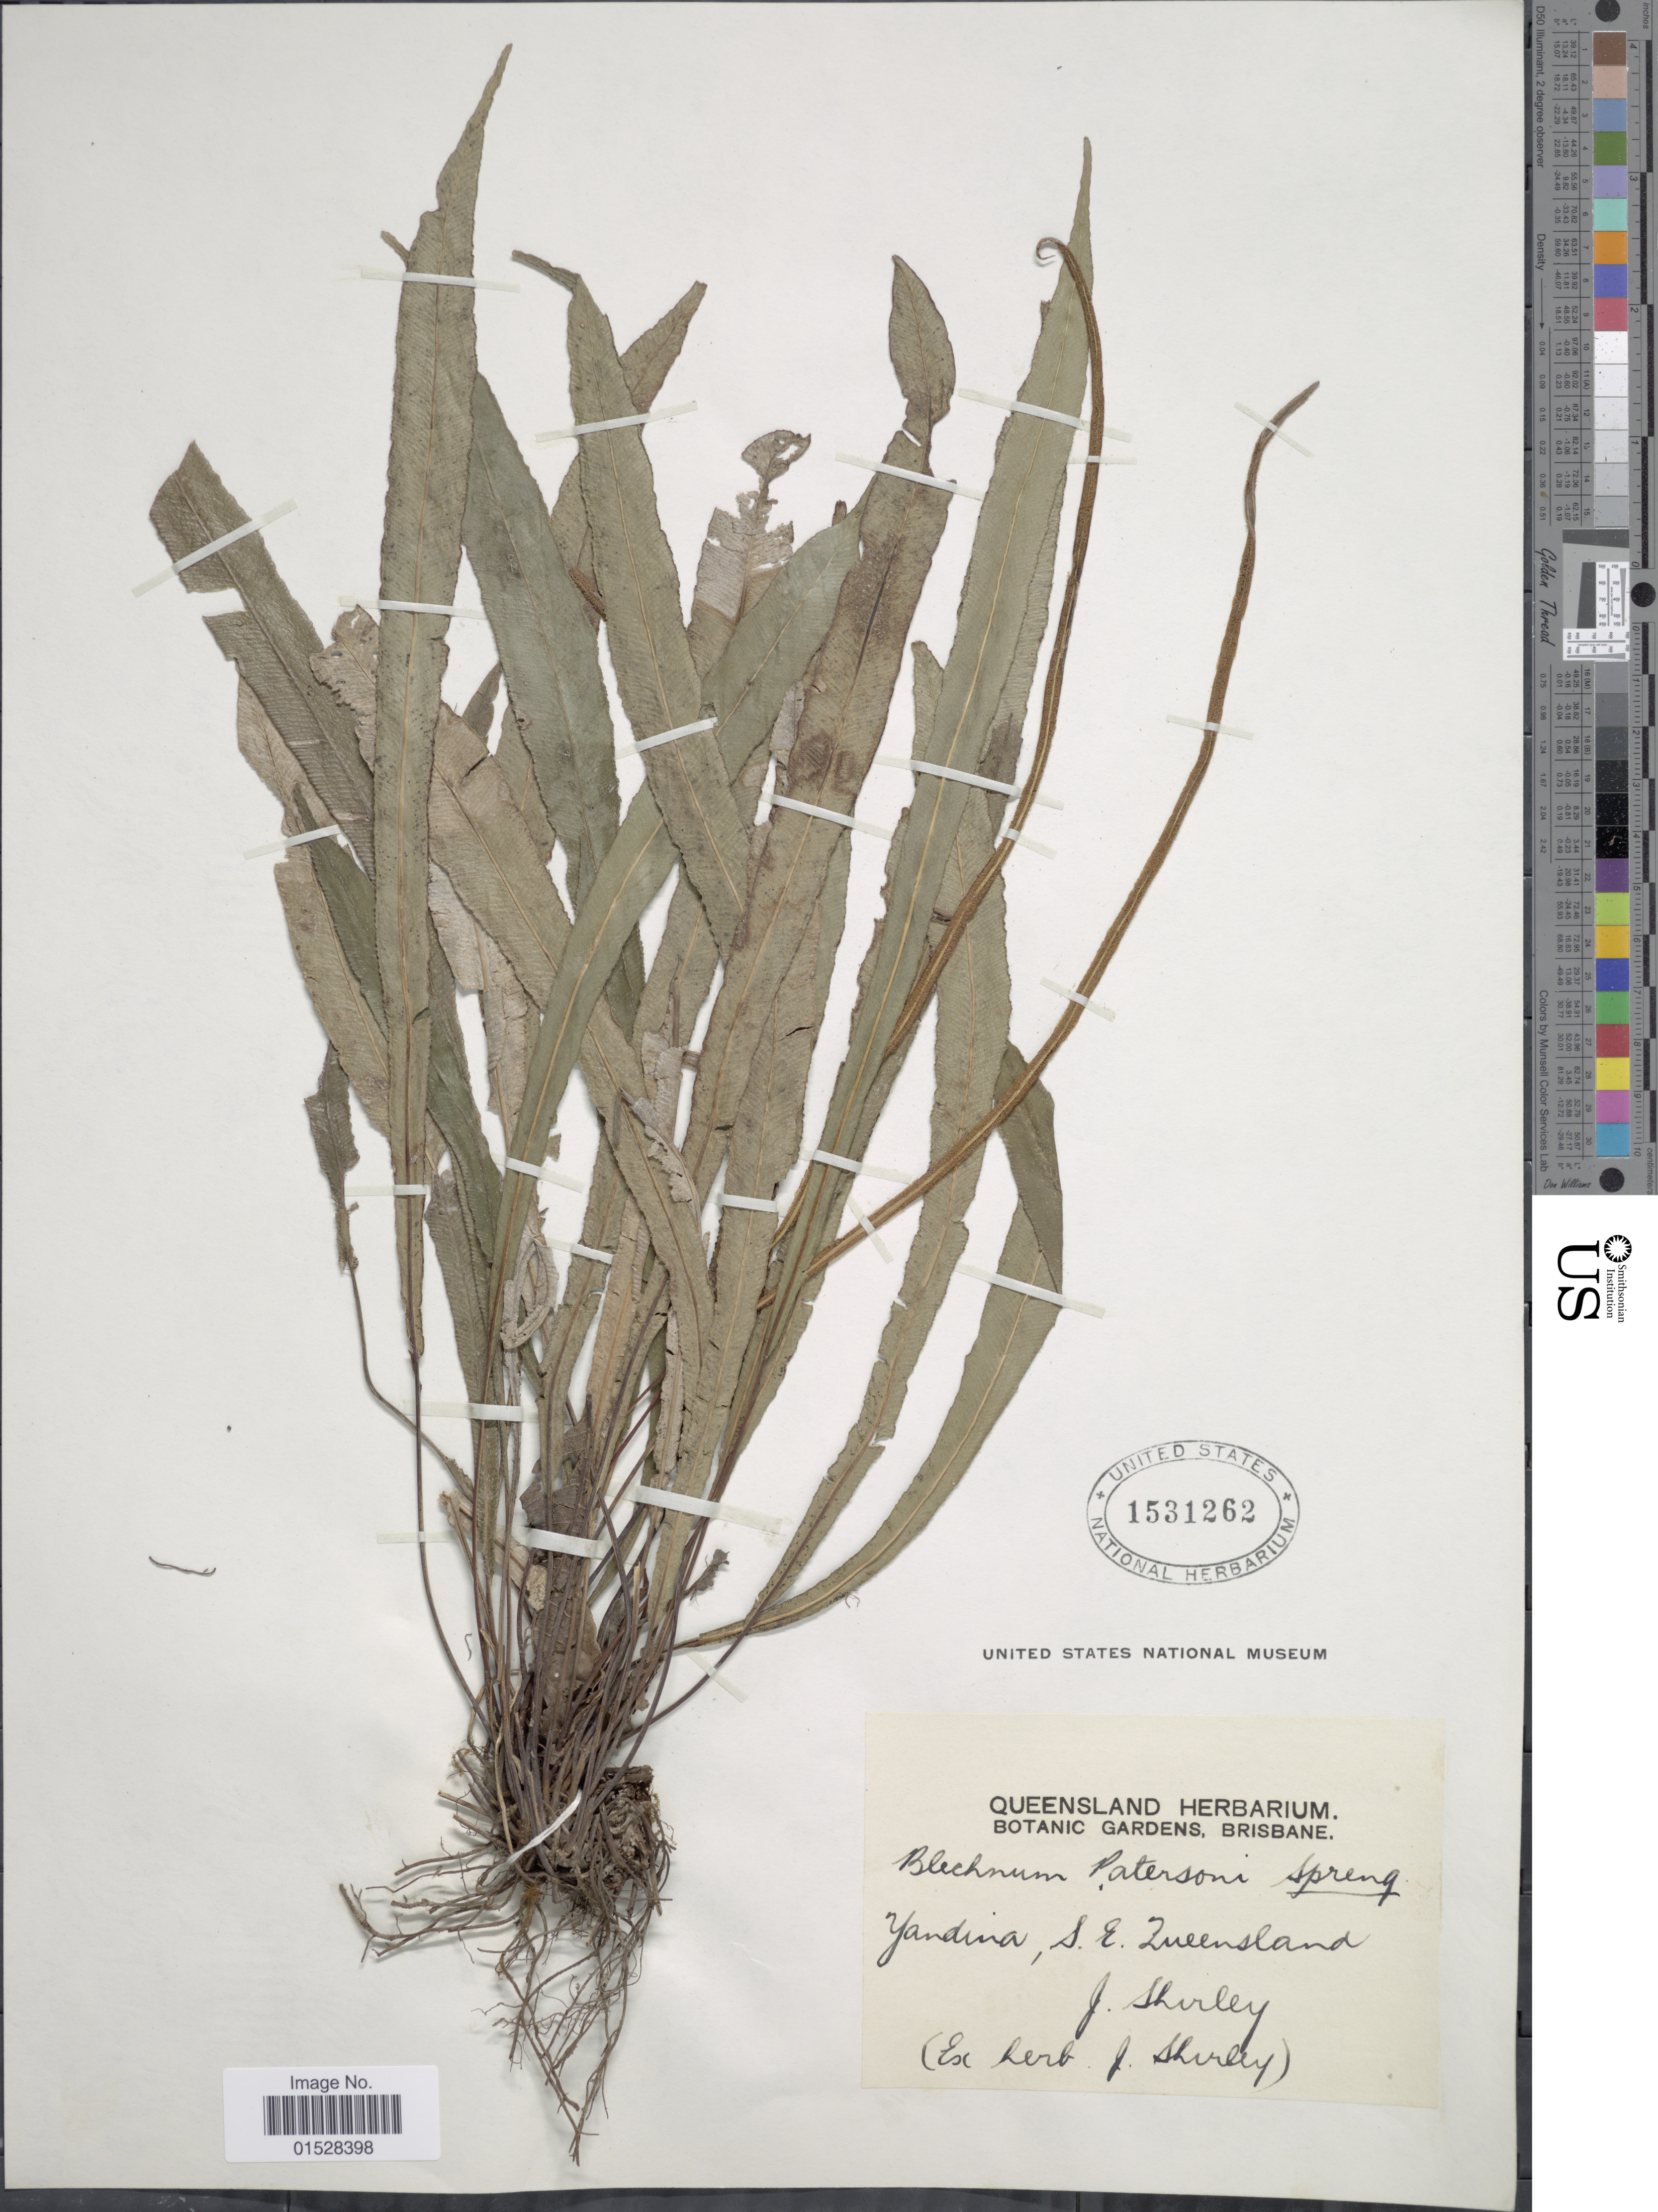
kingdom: Plantae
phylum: Tracheophyta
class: Polypodiopsida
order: Polypodiales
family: Blechnaceae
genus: Blechnum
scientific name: Blechnum patersonii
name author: (R. Br.) Mett.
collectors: J. Shirley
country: Australia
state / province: Queensland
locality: Yandina, S. E. Queensland.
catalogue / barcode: US 1531262